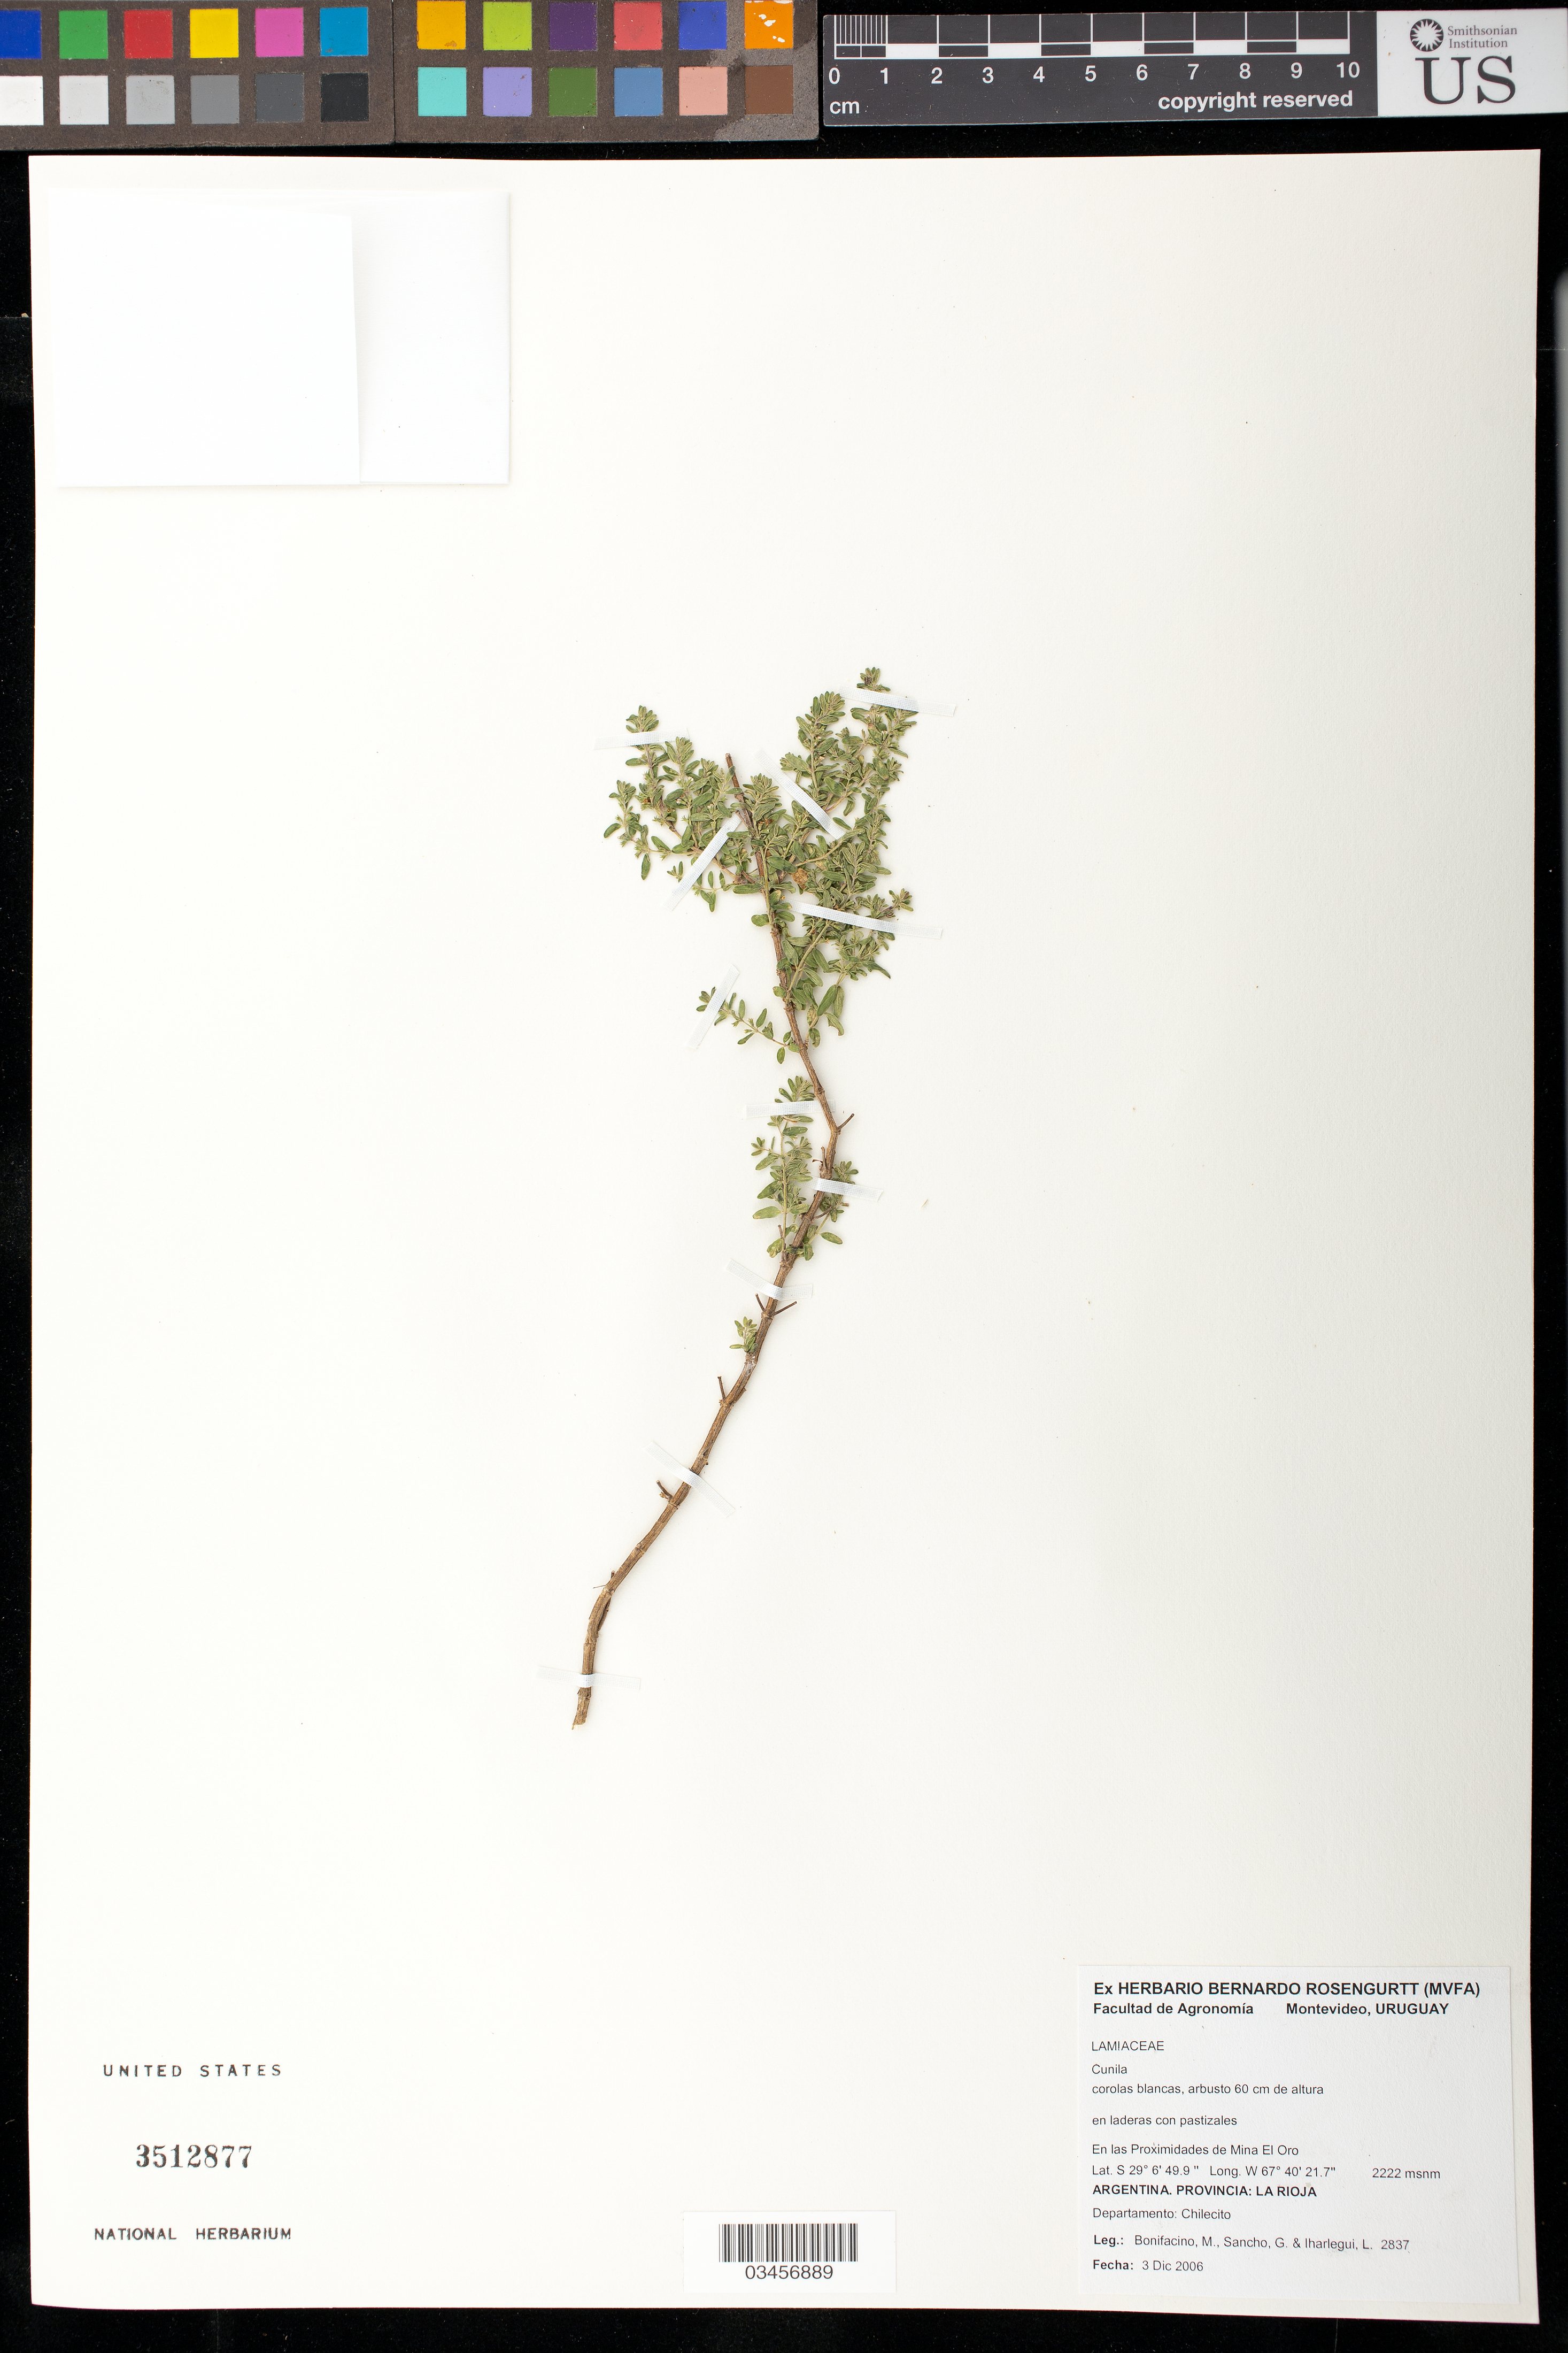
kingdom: Plantae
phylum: Tracheophyta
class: Magnoliopsida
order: Lamiales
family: Lamiaceae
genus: Cunila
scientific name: Cunila sp.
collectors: M. Bonifacino, G. Sancho & L. Iharlegui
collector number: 2837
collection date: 2006-12-03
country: Argentina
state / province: La Rioja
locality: Departamento Chilecito. En las próximidades de Mina "El Oro"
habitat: En laderas con pastizales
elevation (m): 2222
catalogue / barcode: US 3512877